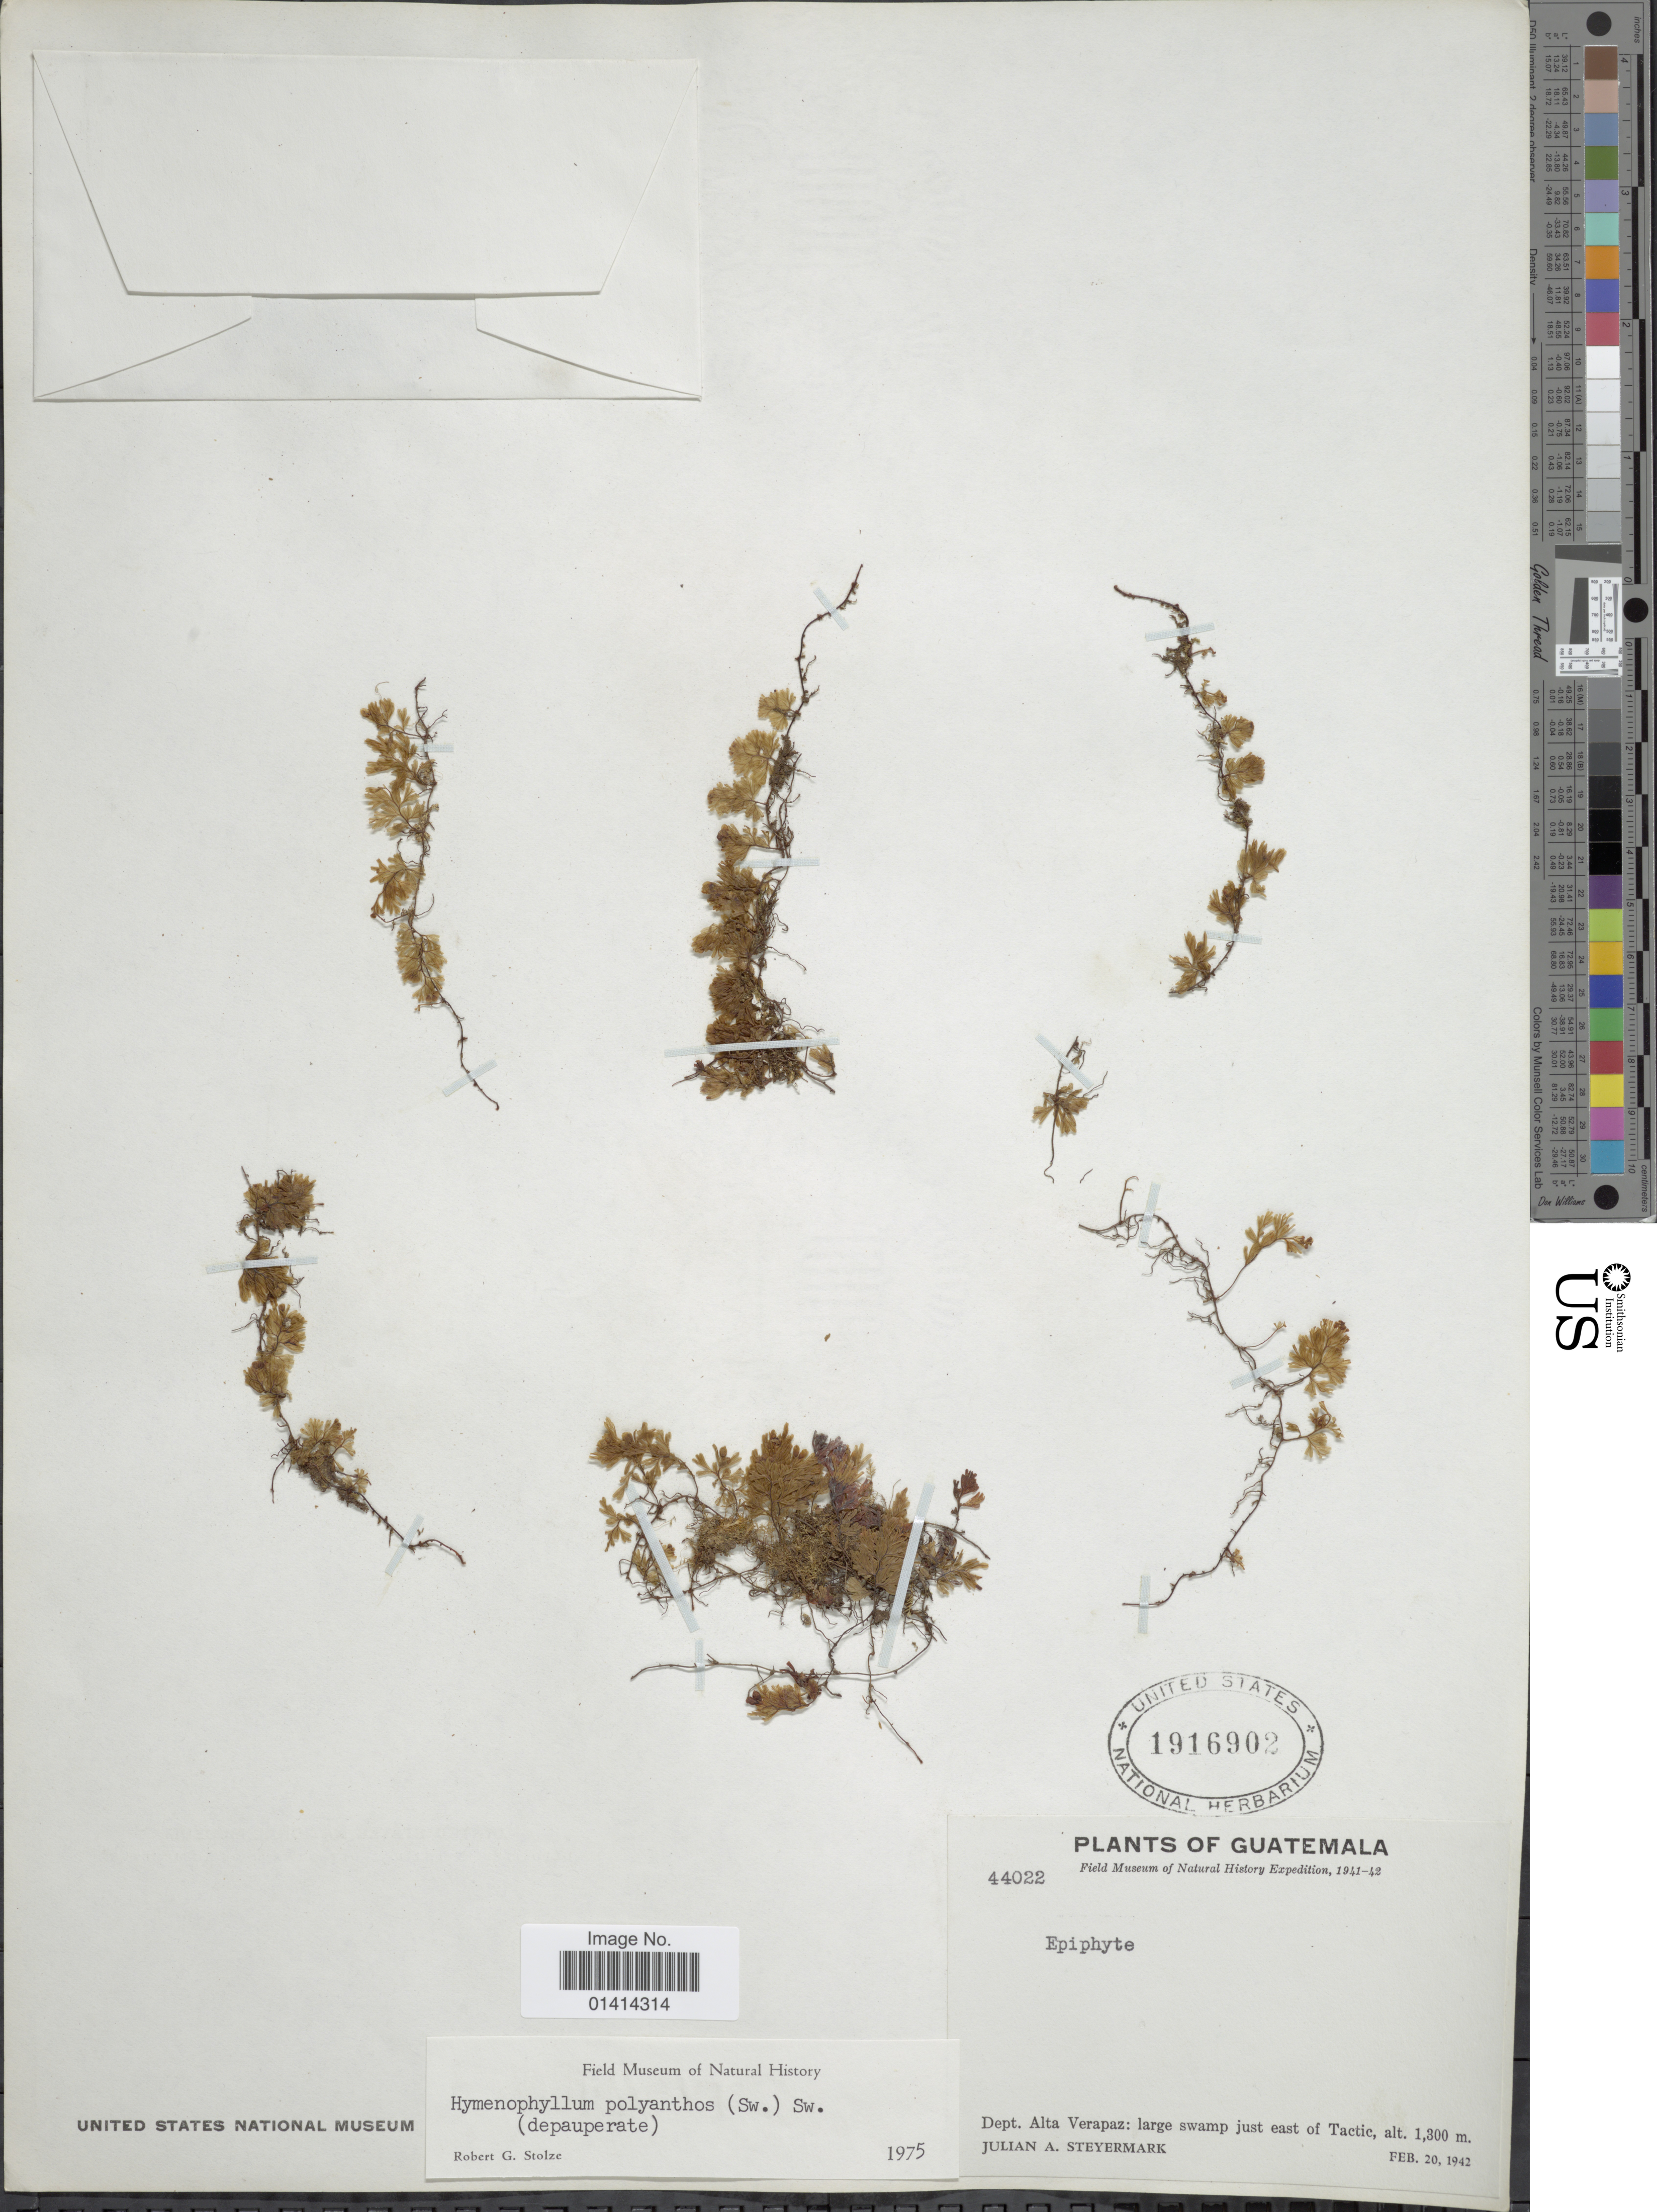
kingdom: Plantae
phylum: Tracheophyta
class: Polypodiopsida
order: Hymenophyllales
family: Hymenophyllaceae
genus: Hymenophyllum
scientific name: Hymenophyllum polyanthos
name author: (Sw.) Sw.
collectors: J. Steyermark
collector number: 44022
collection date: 1942-02-20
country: Guatemala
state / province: Alta Verapaz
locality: Dept. Alta Verapaz: large swamp just east of Tactic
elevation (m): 1300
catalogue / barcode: US 1916902